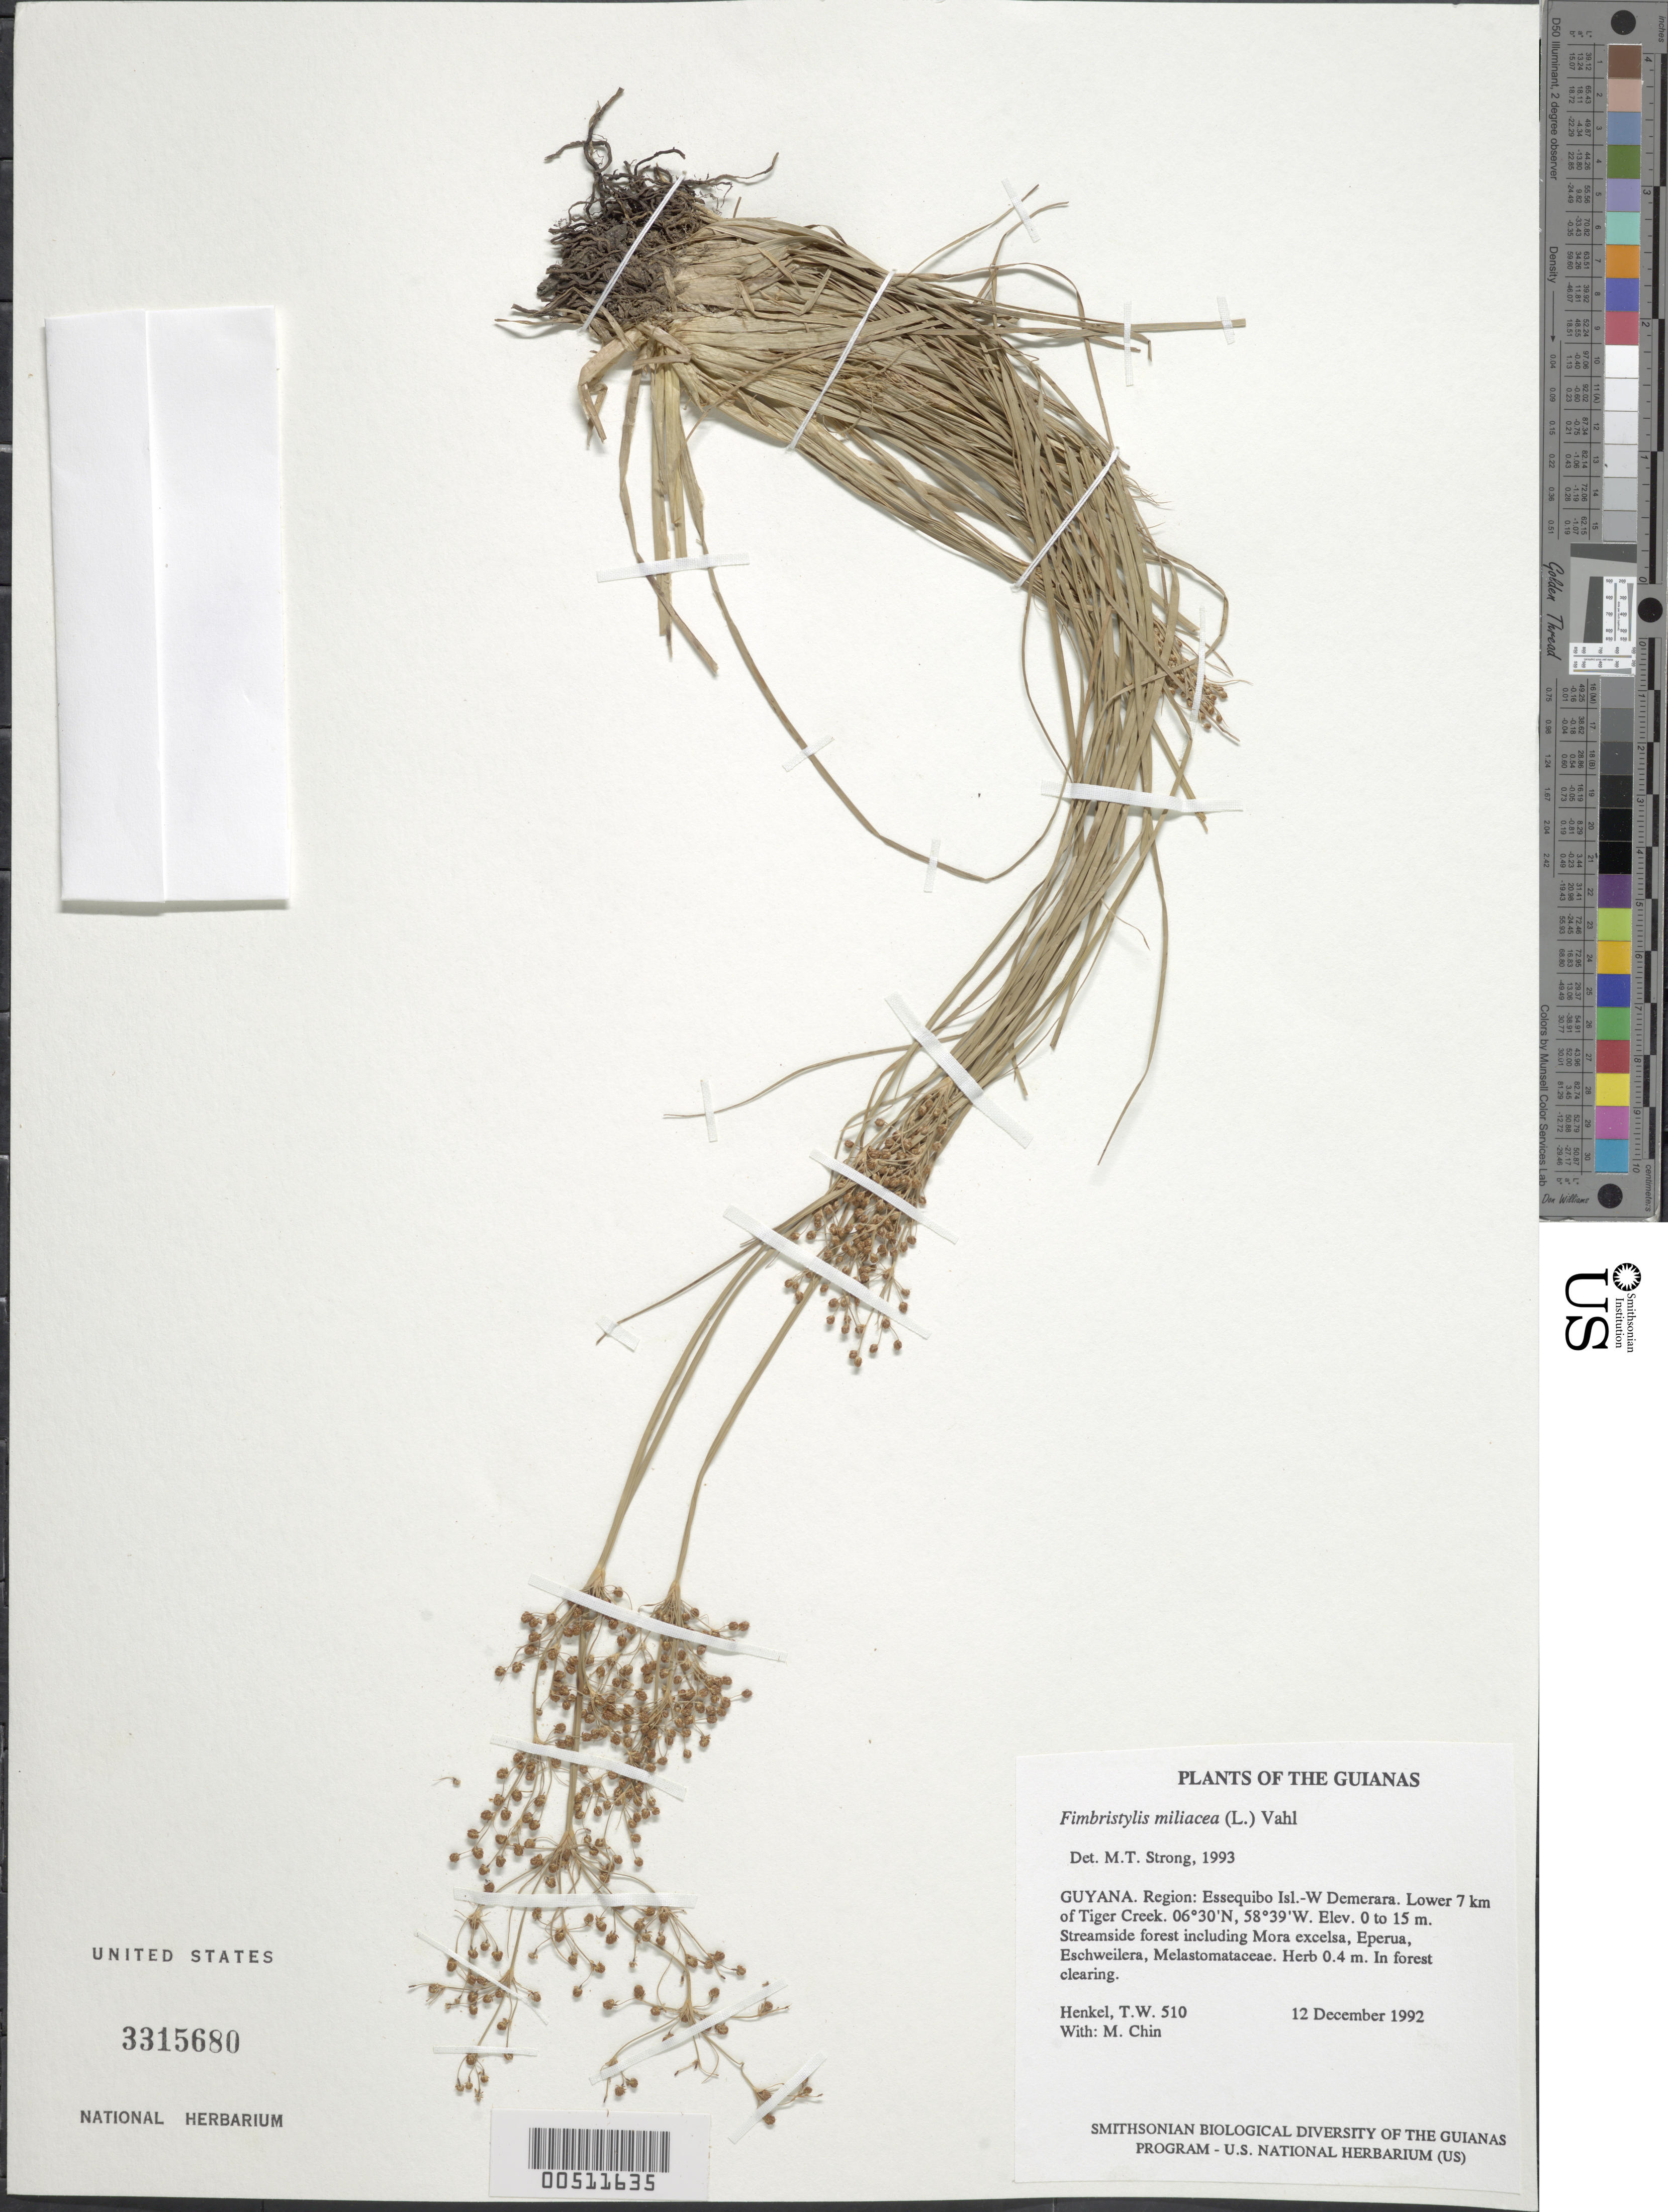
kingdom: Plantae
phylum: Tracheophyta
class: Liliopsida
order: Poales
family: Cyperaceae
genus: Fimbristylis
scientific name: Fimbristylis littoralis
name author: Gaudich.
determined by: Strong, M. T., (US), Smithsonian Institution - National Museum of Natural History (UNITED STATES)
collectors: T. Henkel & M. Chin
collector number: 510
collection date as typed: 12 December 1992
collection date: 1992-12-12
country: Guyana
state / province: Essequibo Isl-W. Demerara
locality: Lower 7 km of Tiger Creek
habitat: Streamside forest including Mora excelsa, Eperua, Eschweilera, Melastomataceae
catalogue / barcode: US 3315680